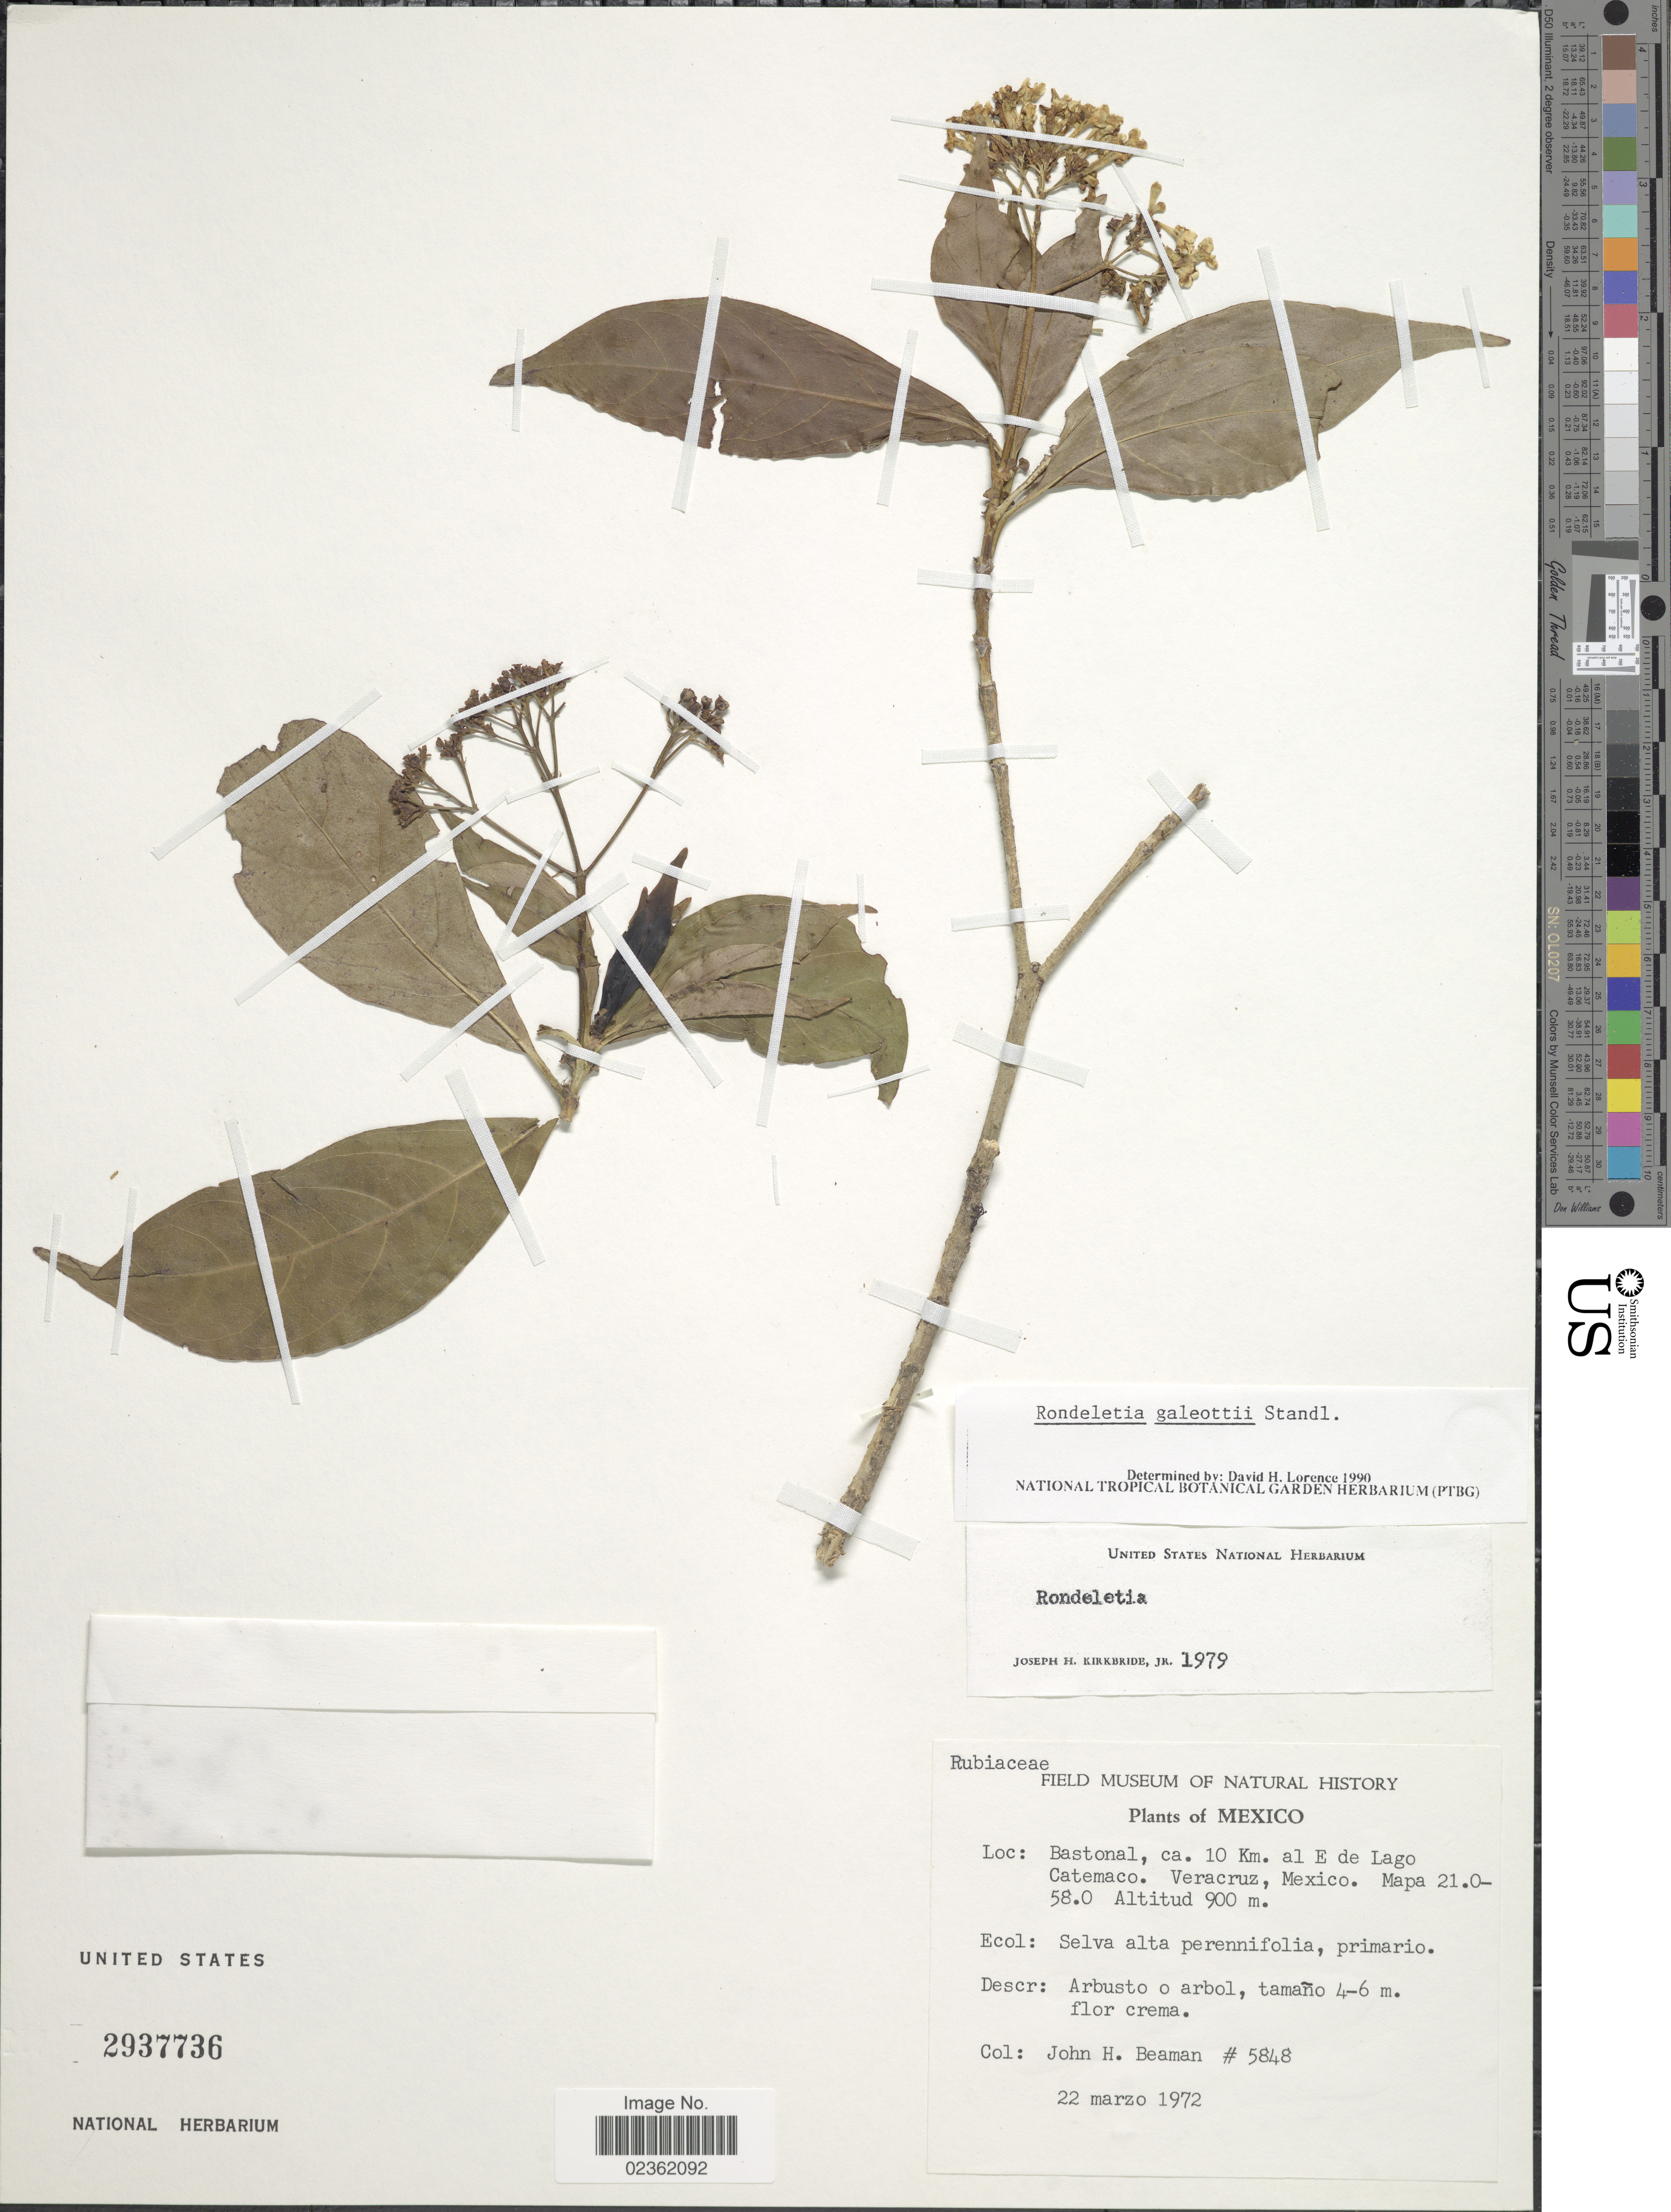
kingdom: Plantae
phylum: Tracheophyta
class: Magnoliopsida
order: Gentianales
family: Rubiaceae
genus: Rondeletia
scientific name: Rondeletia galeottii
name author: Standl.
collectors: J. H. Beaman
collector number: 5848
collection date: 1972-03-22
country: Mexico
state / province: Veracruz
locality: Batonal, ca. 10 Km. al E de Lago Catemaco, Veracruz, Mapa 21.0-58.0.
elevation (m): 900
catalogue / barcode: US 2937736